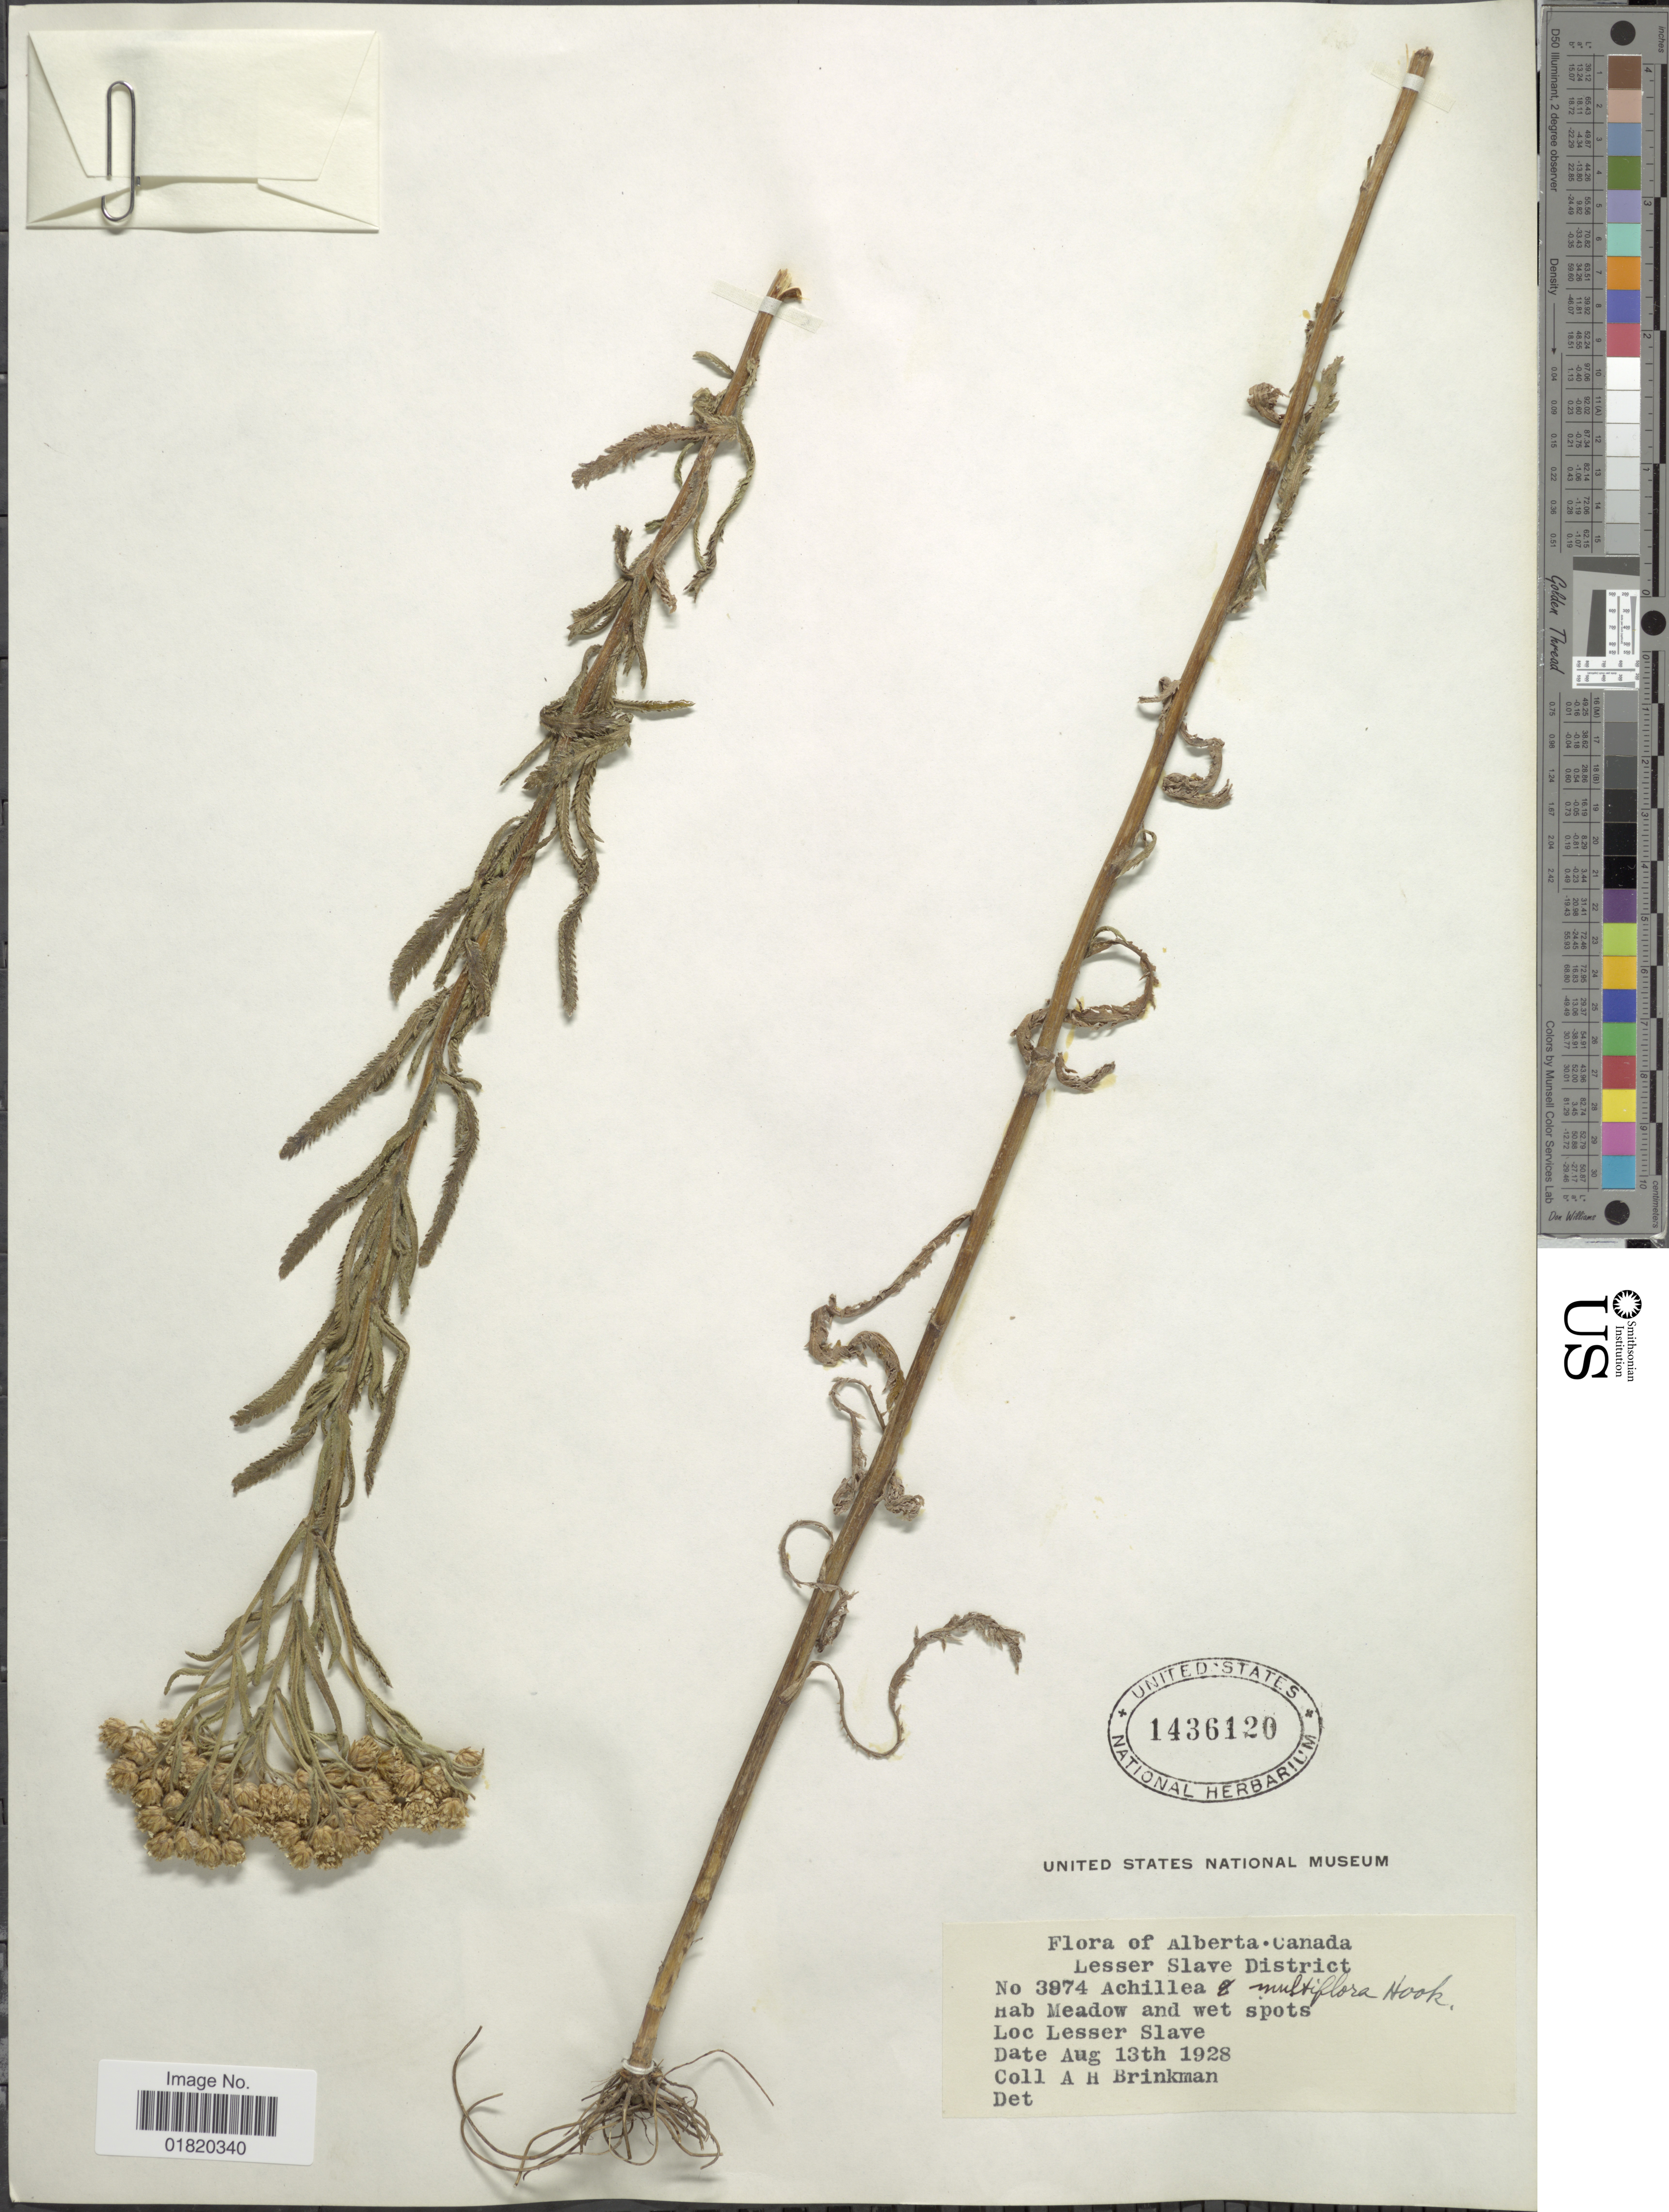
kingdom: Plantae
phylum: Tracheophyta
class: Magnoliopsida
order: Asterales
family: Asteraceae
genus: Achillea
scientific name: Achillea multiflora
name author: Hook.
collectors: A. Brinkman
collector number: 3974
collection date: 1928-08-13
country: Canada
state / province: Alberta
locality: Lesser Slave District. Lesser Slave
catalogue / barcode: US 1436120